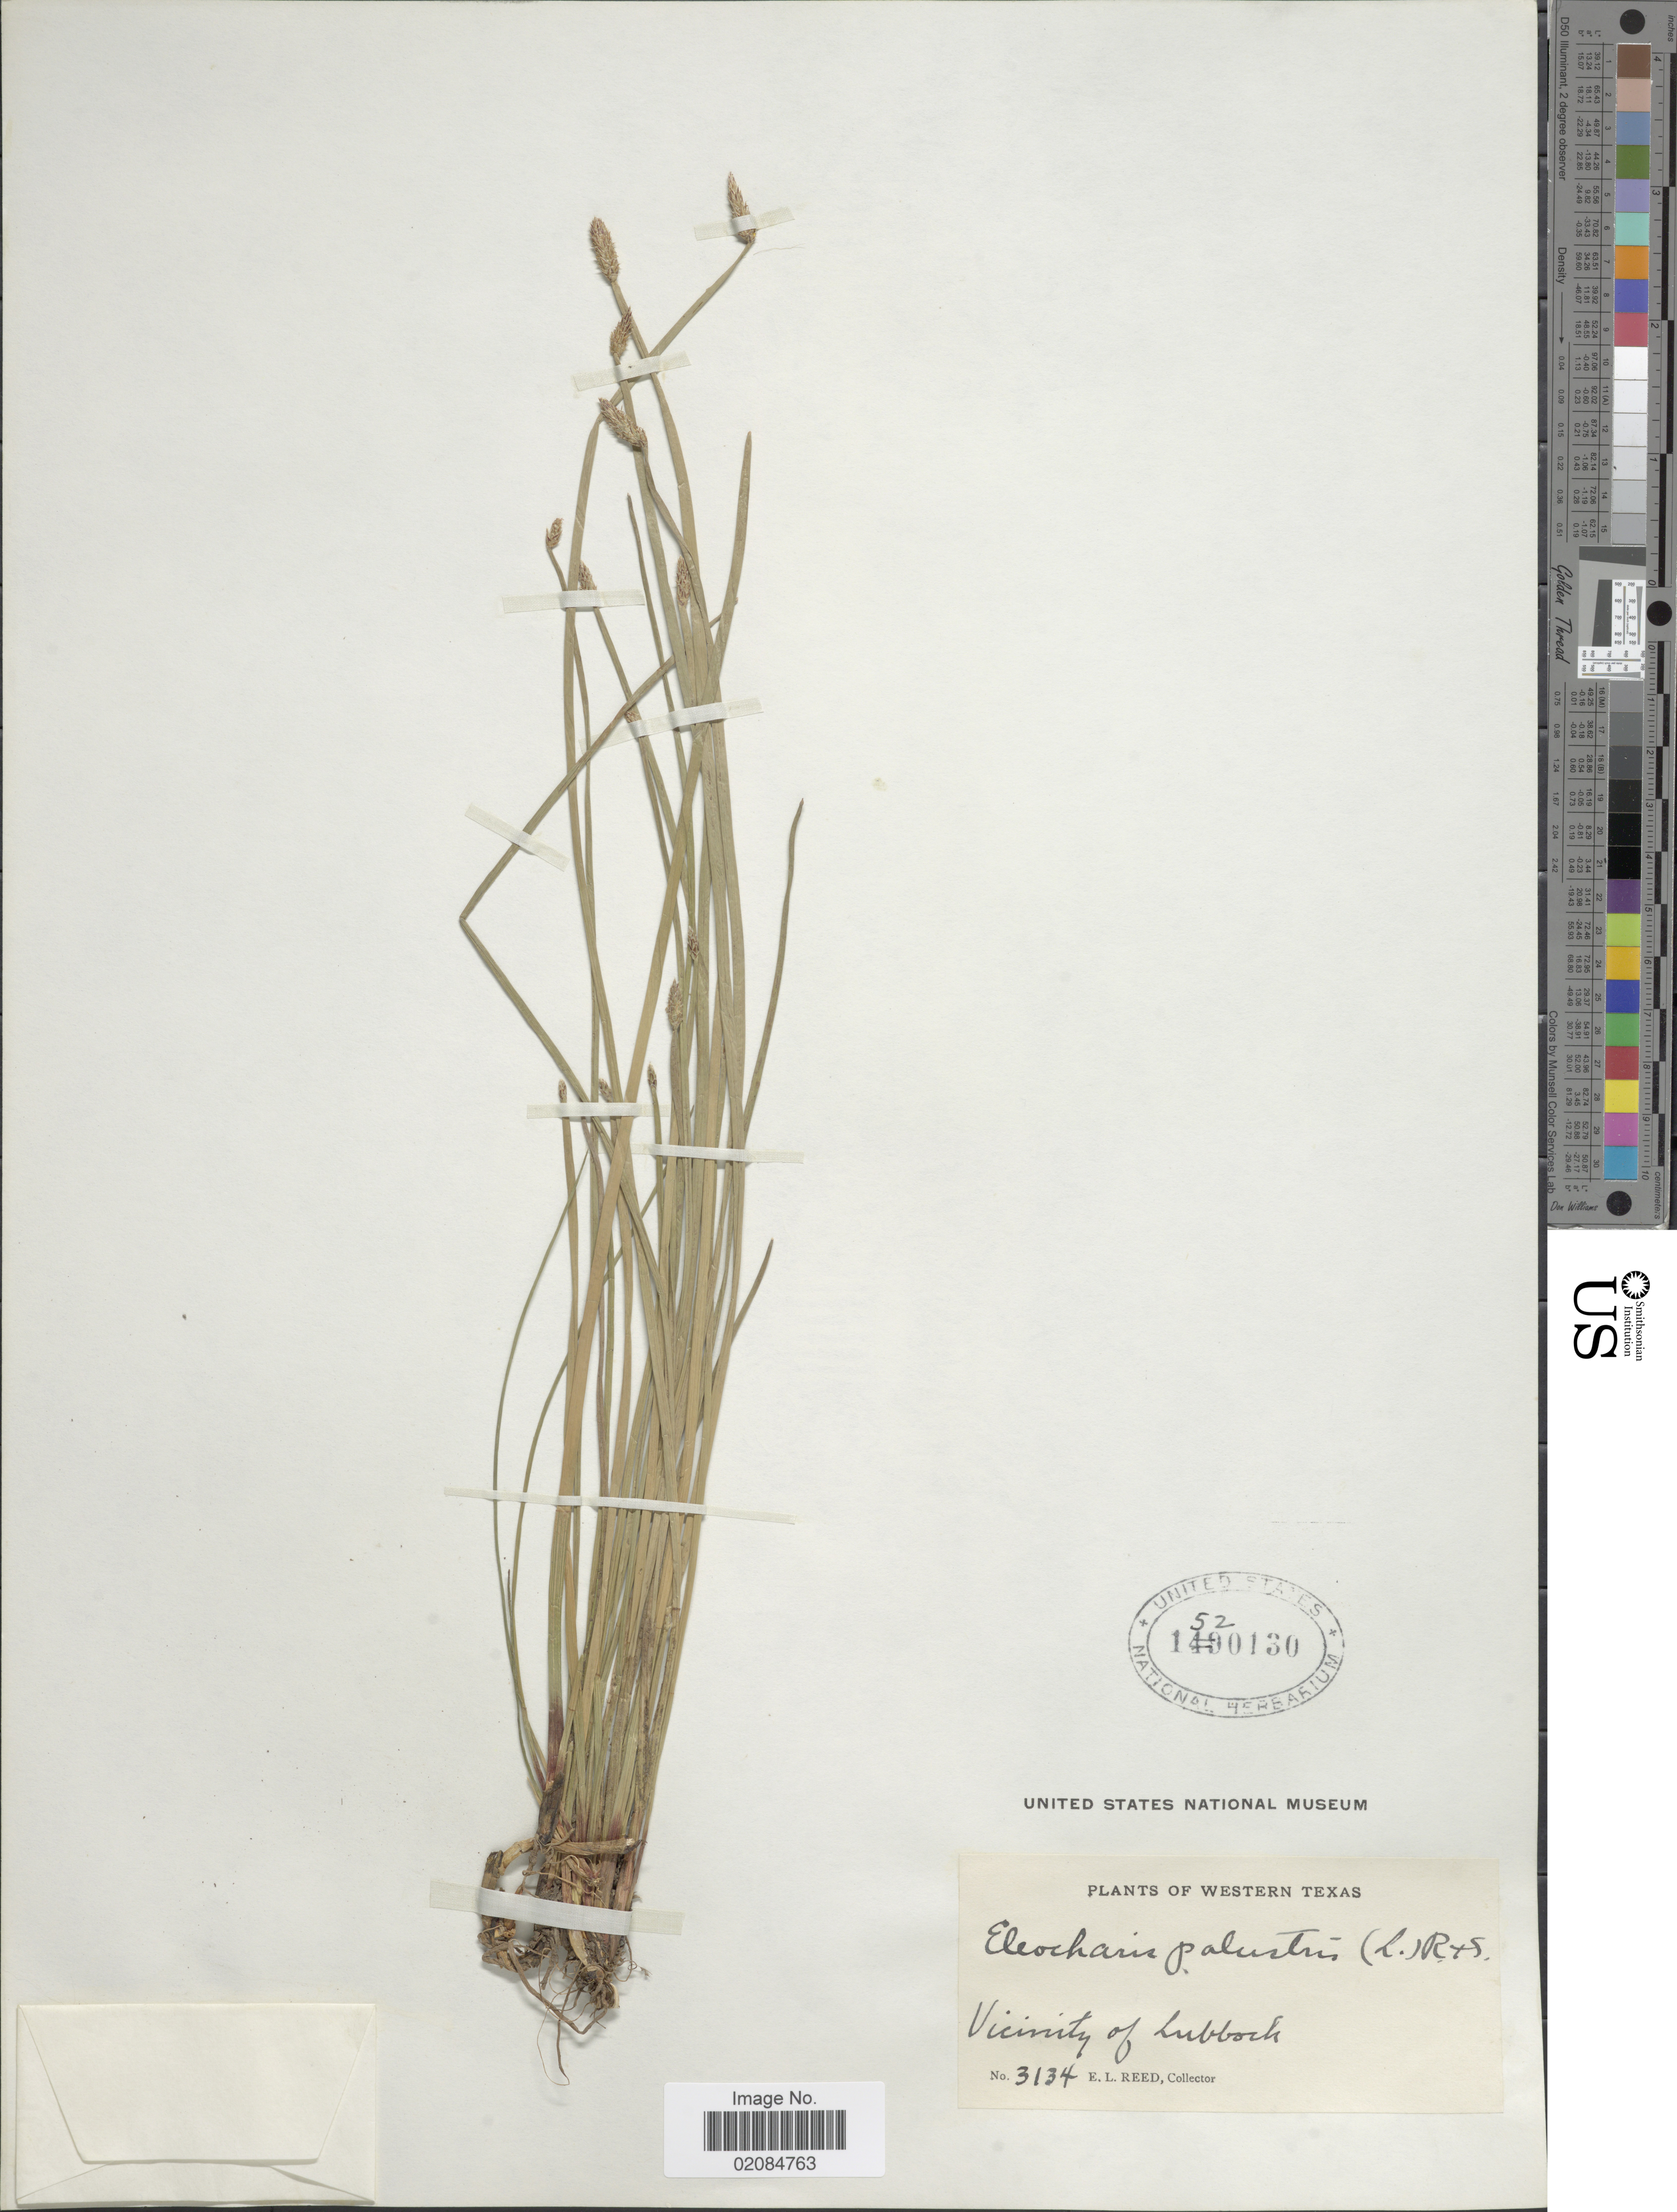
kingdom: Plantae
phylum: Tracheophyta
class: Liliopsida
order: Poales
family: Cyperaceae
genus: Eleocharis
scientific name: Eleocharis palustris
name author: (L.) Roem. & Schult.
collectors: E. Reed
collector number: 3134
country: United States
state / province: Texas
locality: Western Texas. Vicinity of Lubbock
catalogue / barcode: US 1520130